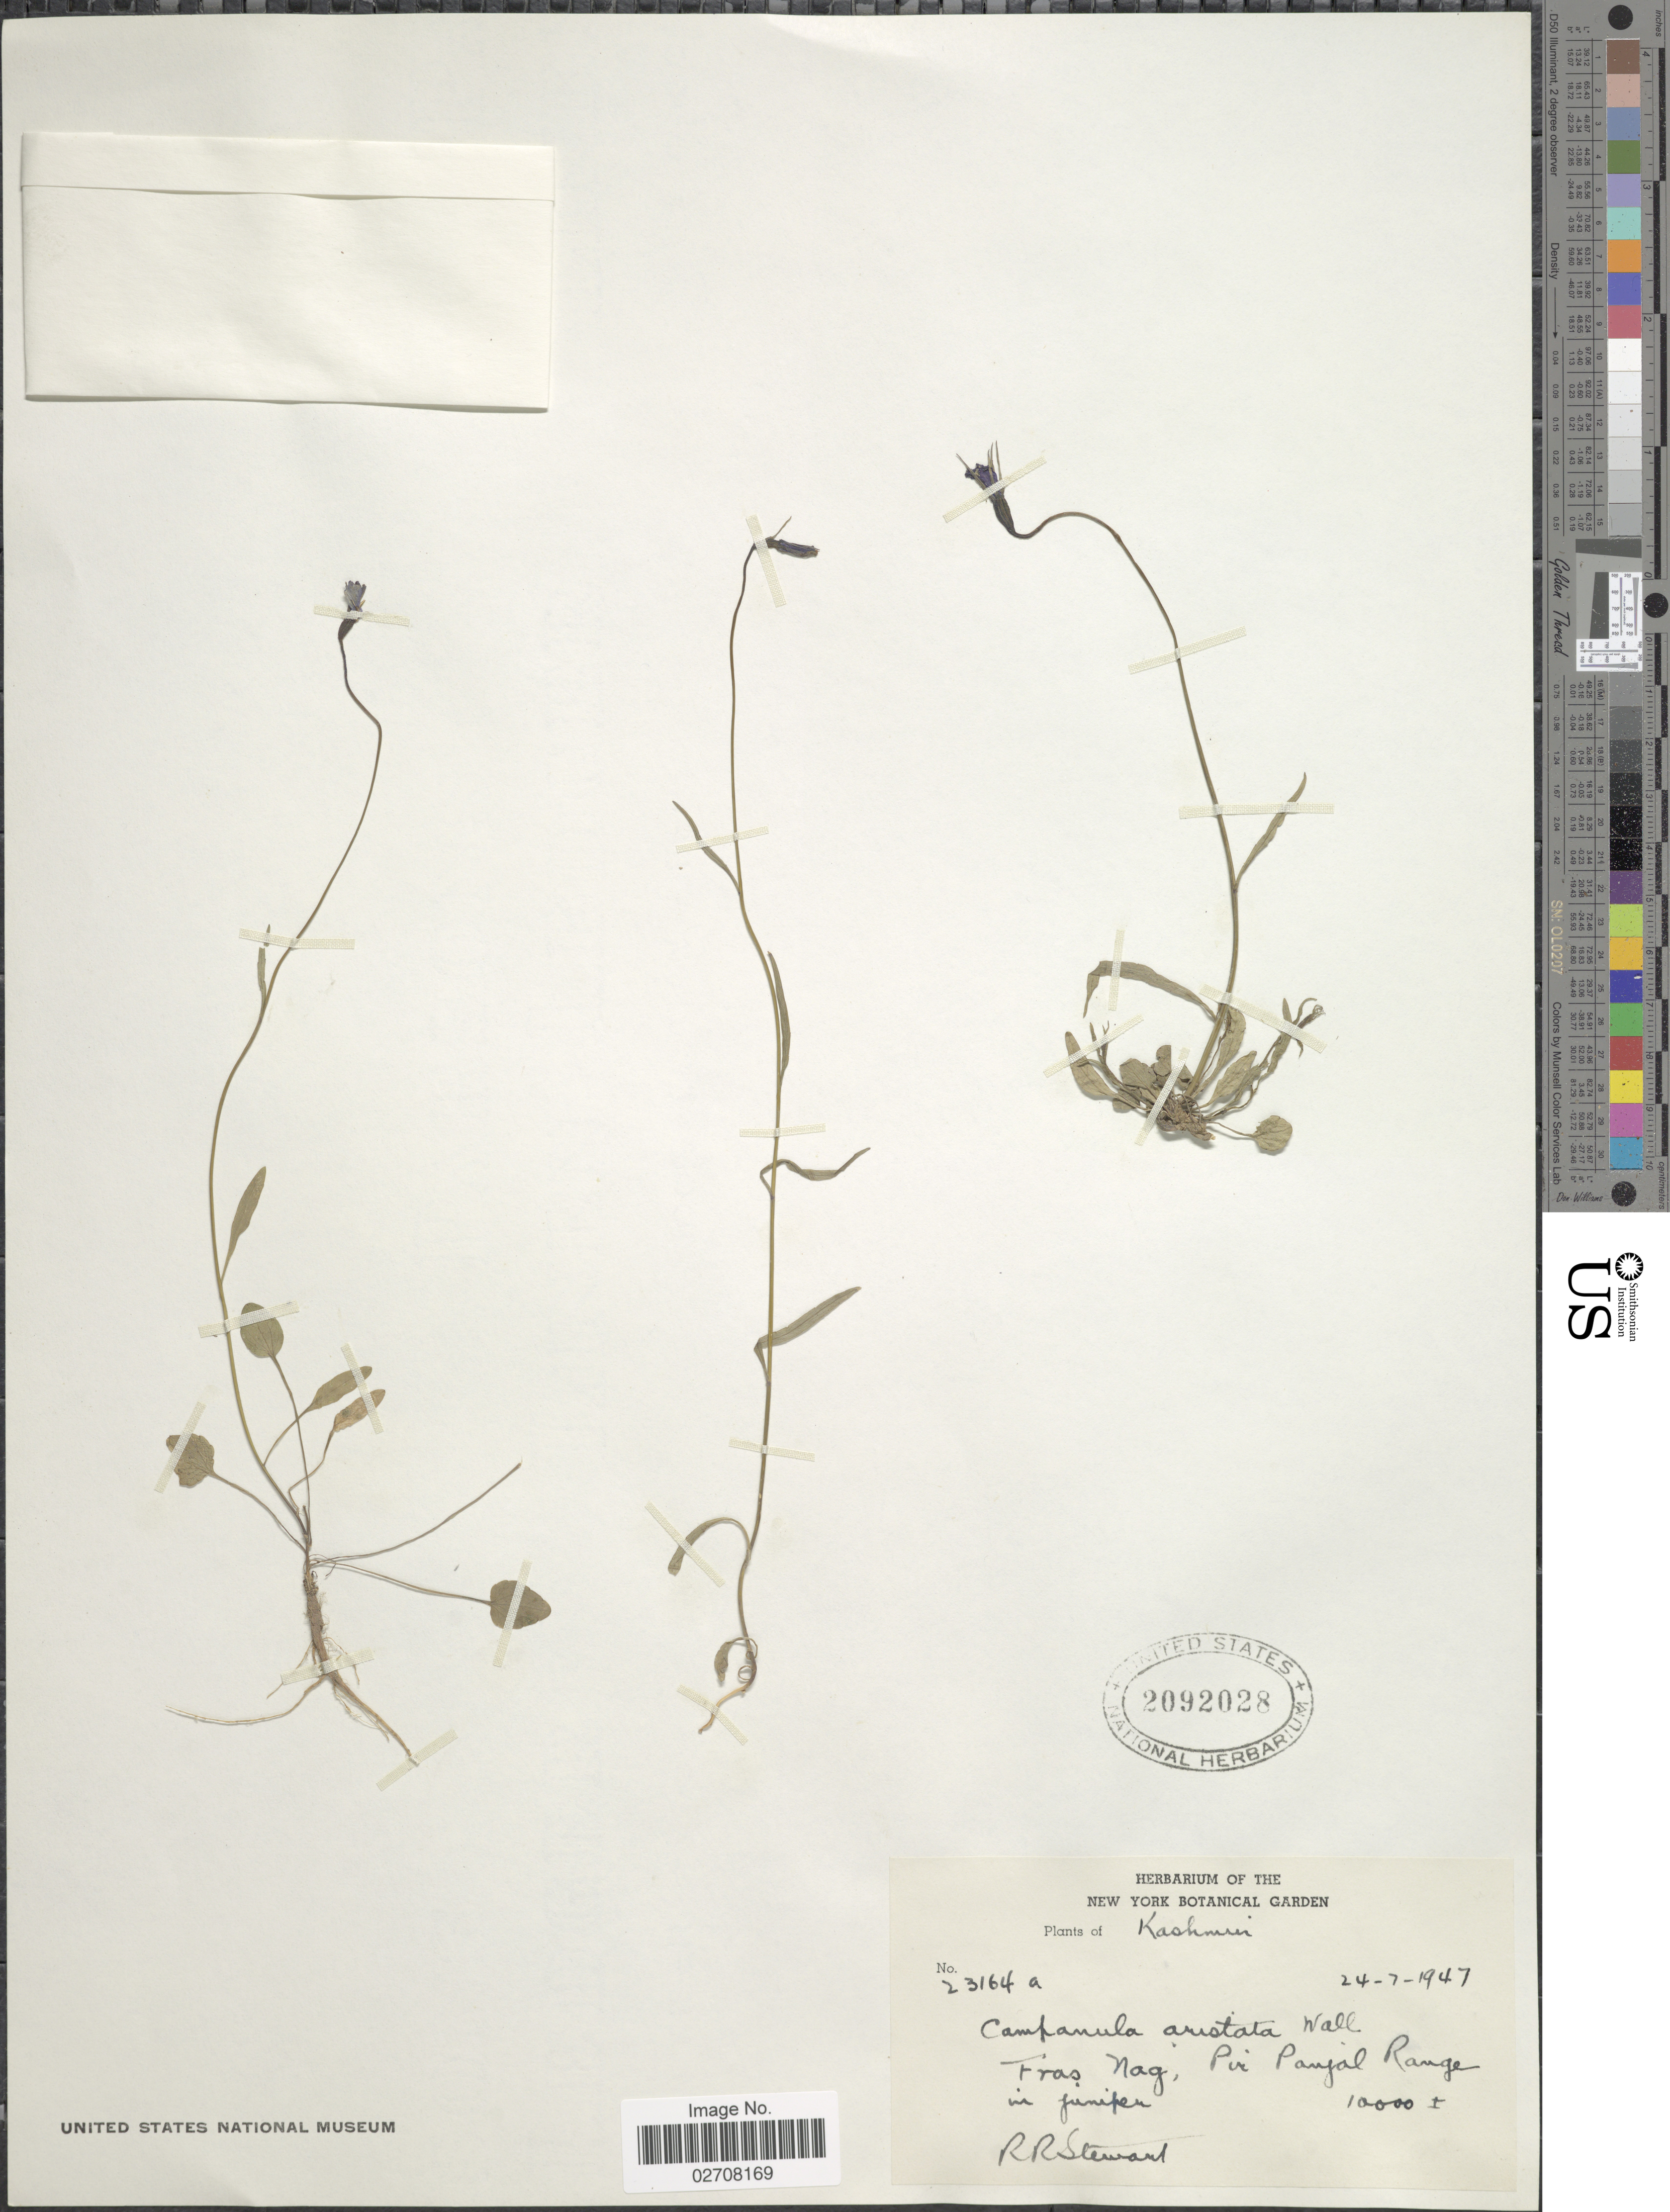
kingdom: Plantae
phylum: Tracheophyta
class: Magnoliopsida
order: Asterales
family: Campanulaceae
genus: Campanula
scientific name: Campanula aristata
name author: Wall.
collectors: R. R. Stewart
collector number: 23164a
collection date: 1947-07-24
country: India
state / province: Jammu and Kashmir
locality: Kashmir. Fras Nag, Pir Panjal Range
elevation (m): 3048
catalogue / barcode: US 2092028